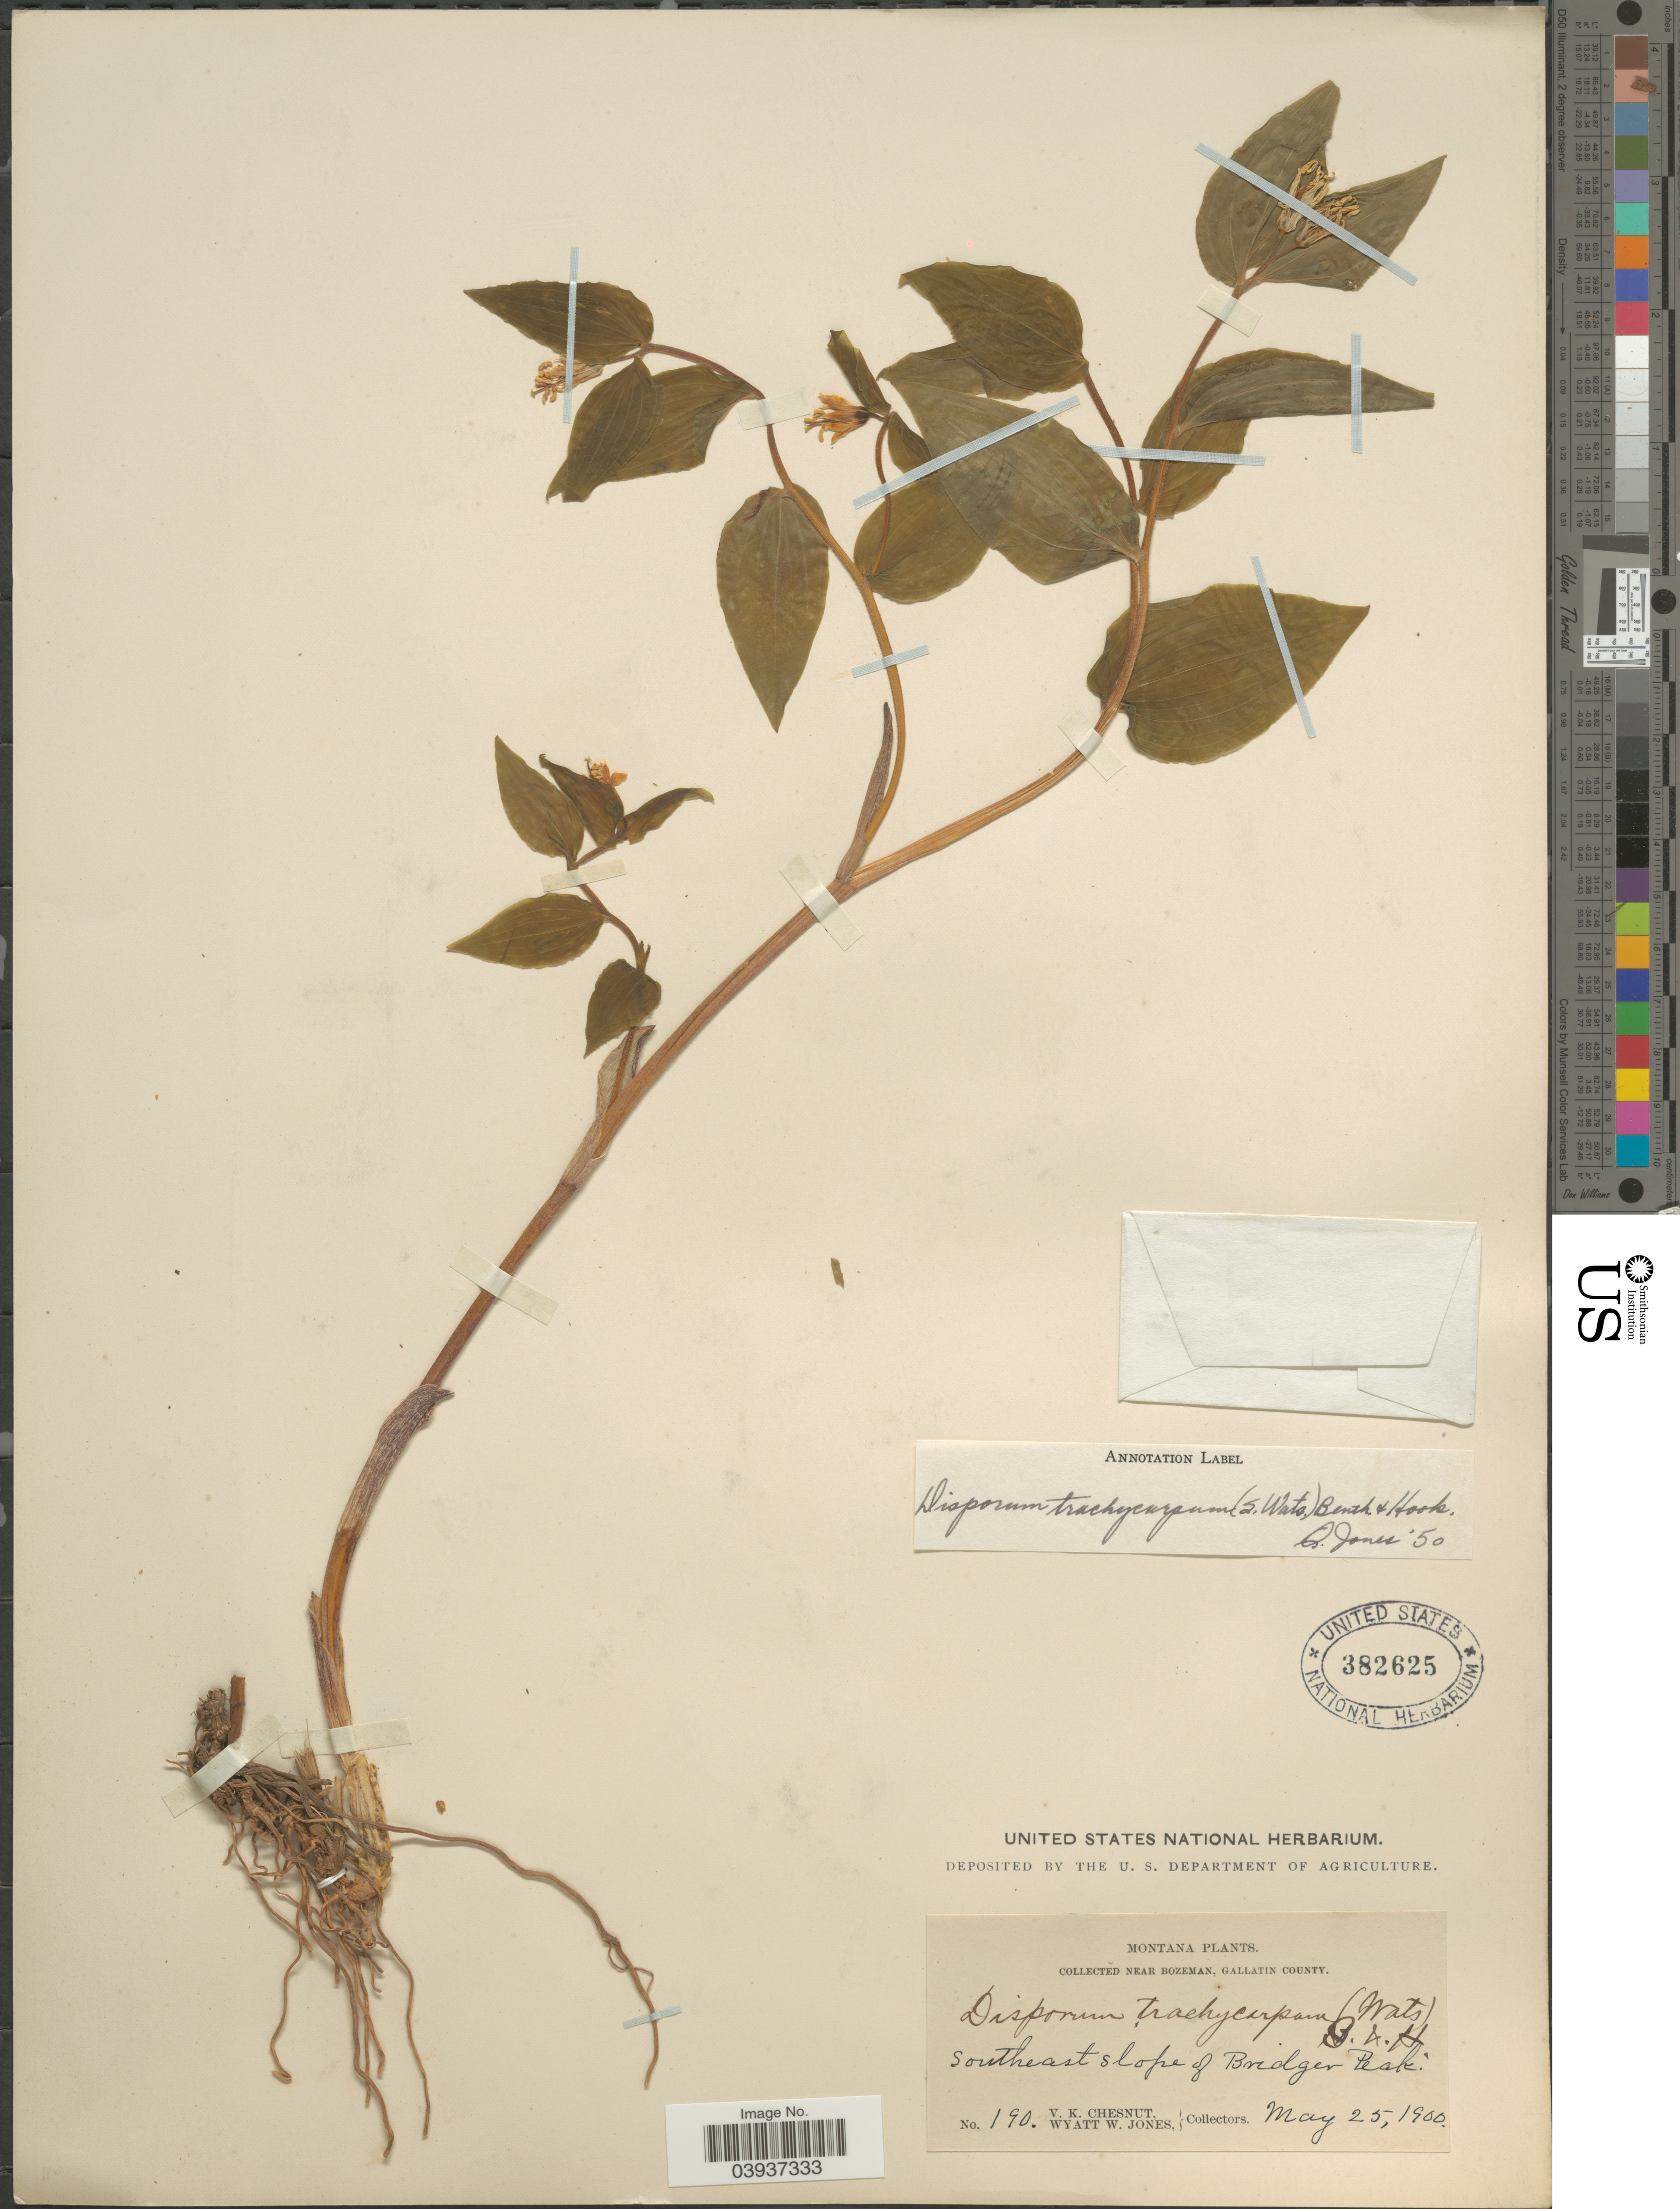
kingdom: Plantae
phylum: Tracheophyta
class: Liliopsida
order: Liliales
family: Colchicaceae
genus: Disporum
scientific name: Disporum trachycarpum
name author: (S. Watson) Benth. & Hook. f.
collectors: V. Chesnut & W. W. Jones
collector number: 190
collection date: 1900-05-25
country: United States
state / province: Montana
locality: Near Bozeman, Gallatin County. Southeast slope of Bridger Peak.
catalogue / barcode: US 382625